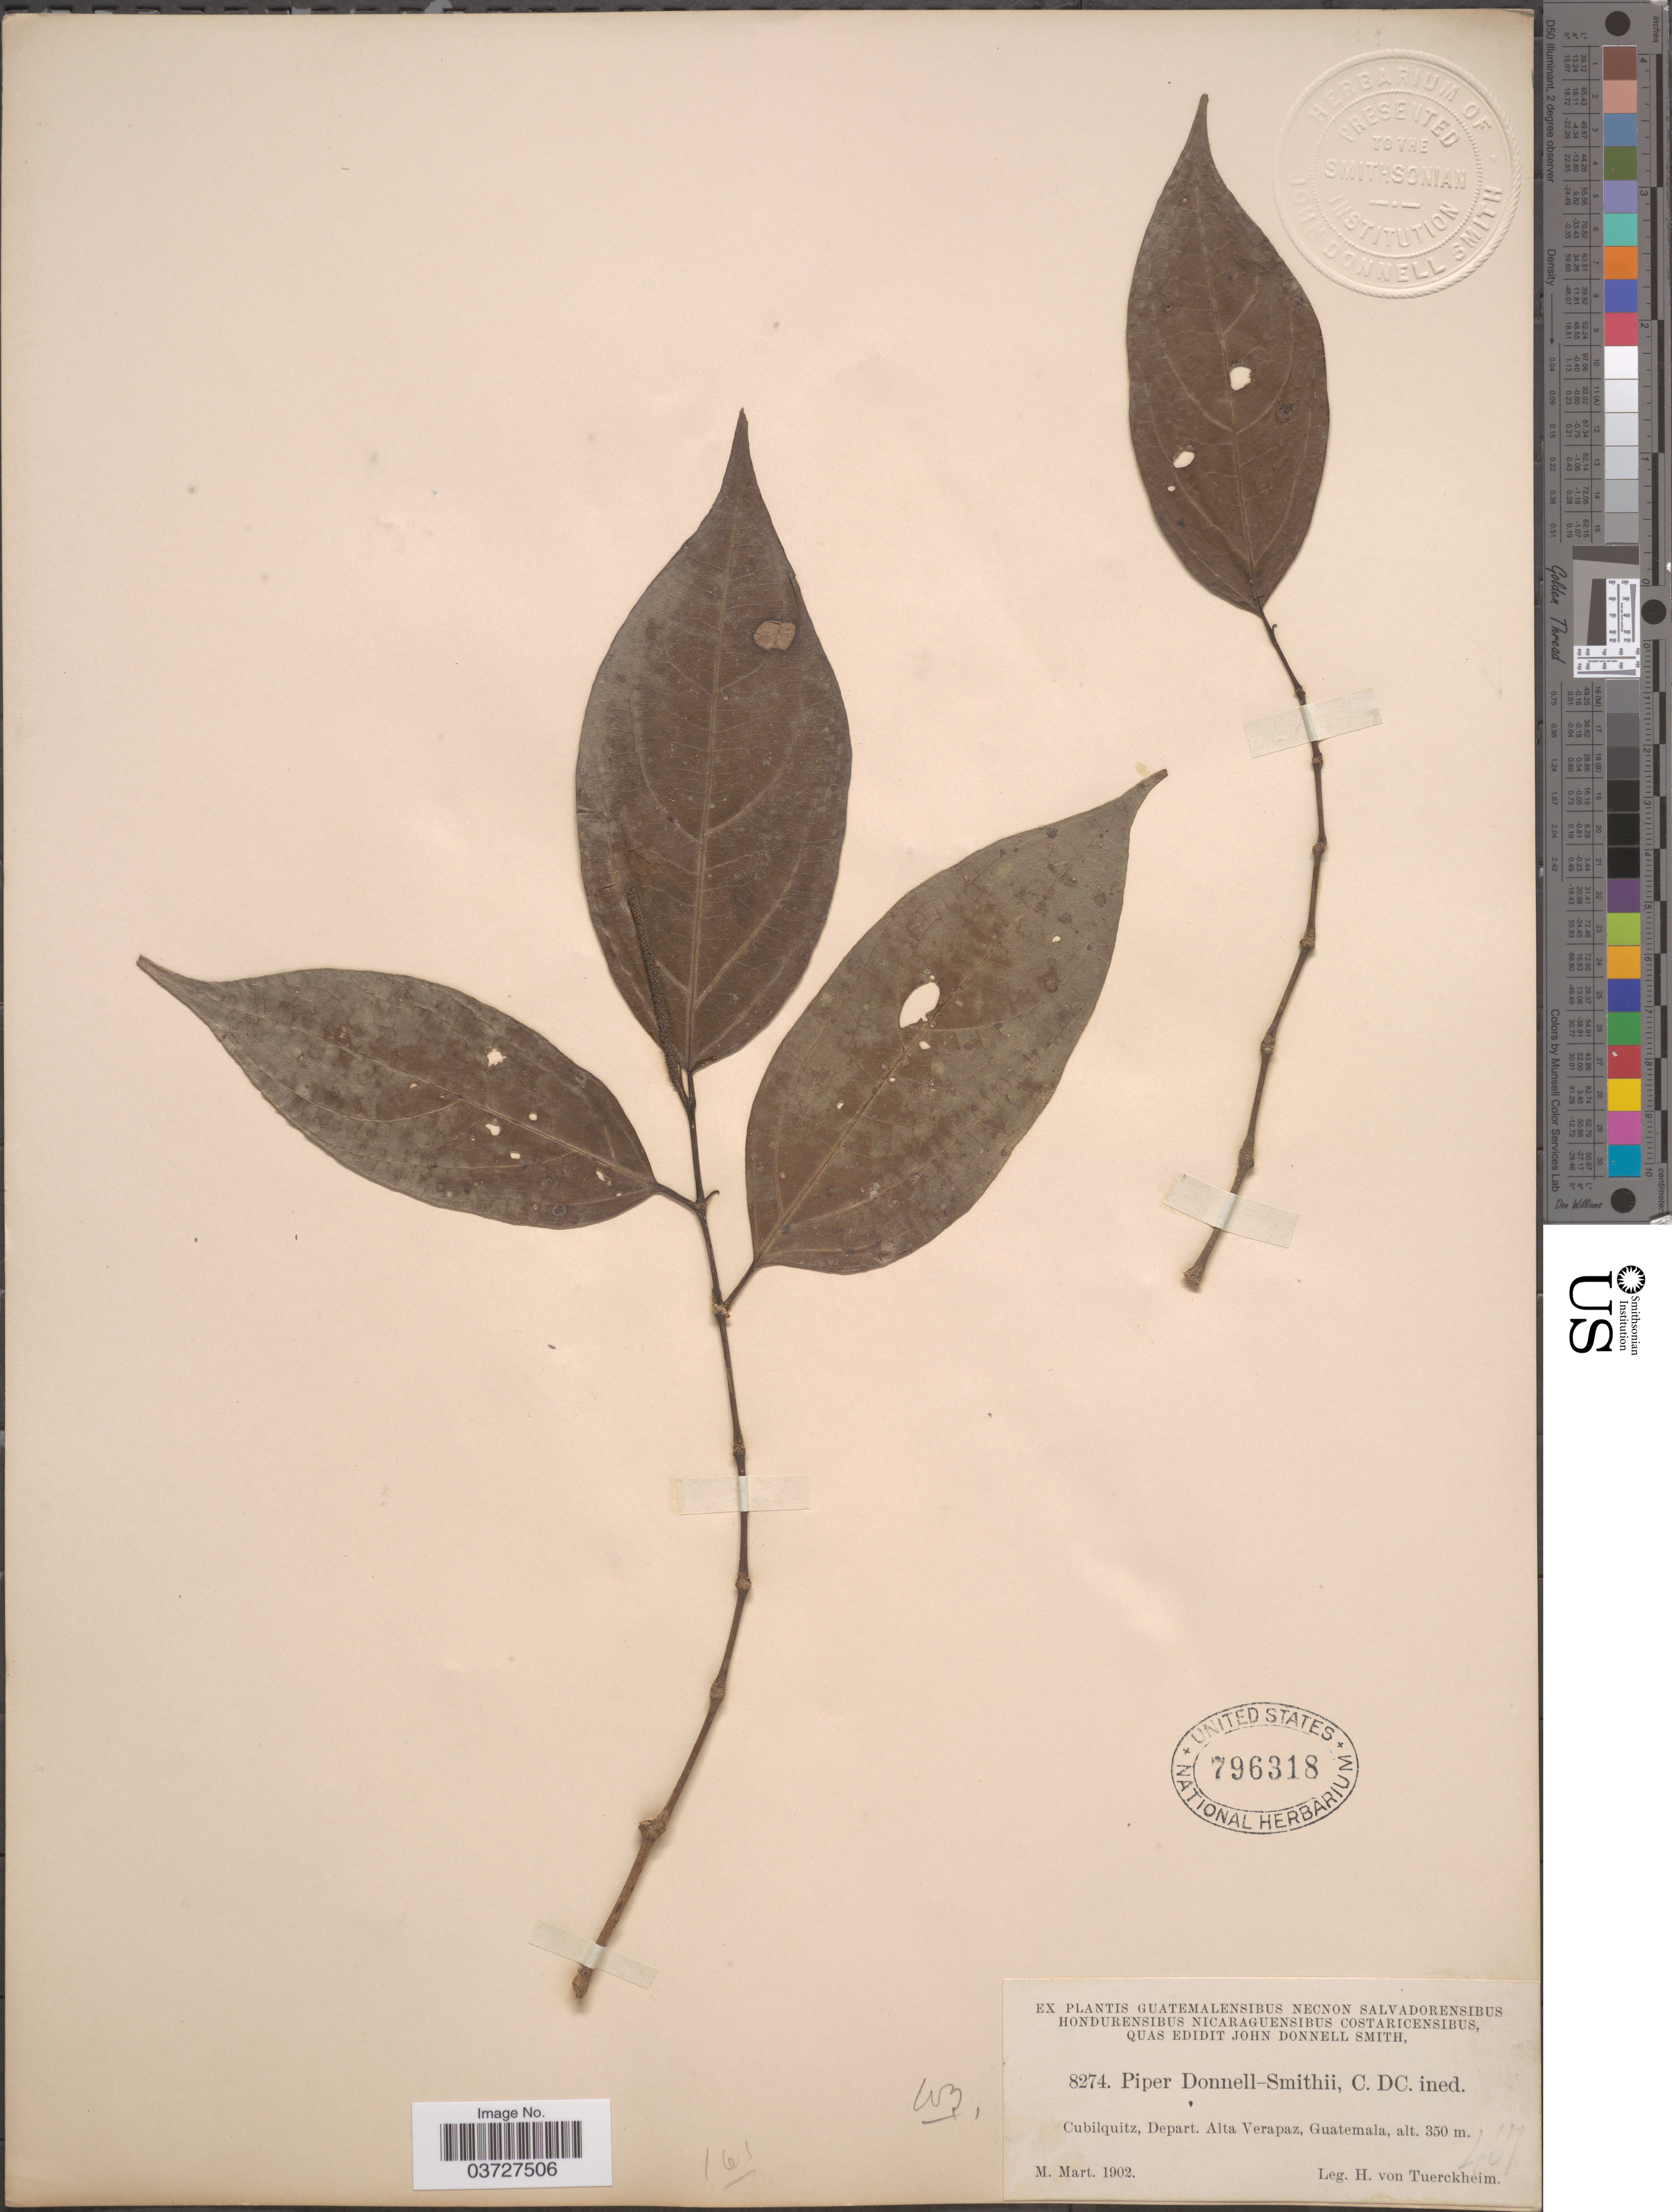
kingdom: Plantae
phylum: Tracheophyta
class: Magnoliopsida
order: Piperales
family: Piperaceae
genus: Piper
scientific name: Piper donnell-smithii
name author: C. DC.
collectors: H. von Türckheim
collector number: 8274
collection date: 1902-03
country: Guatemala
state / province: Alta Verapaz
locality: Cubilquitz, Depart. Alta Verapaz.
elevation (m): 350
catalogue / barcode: US 796318